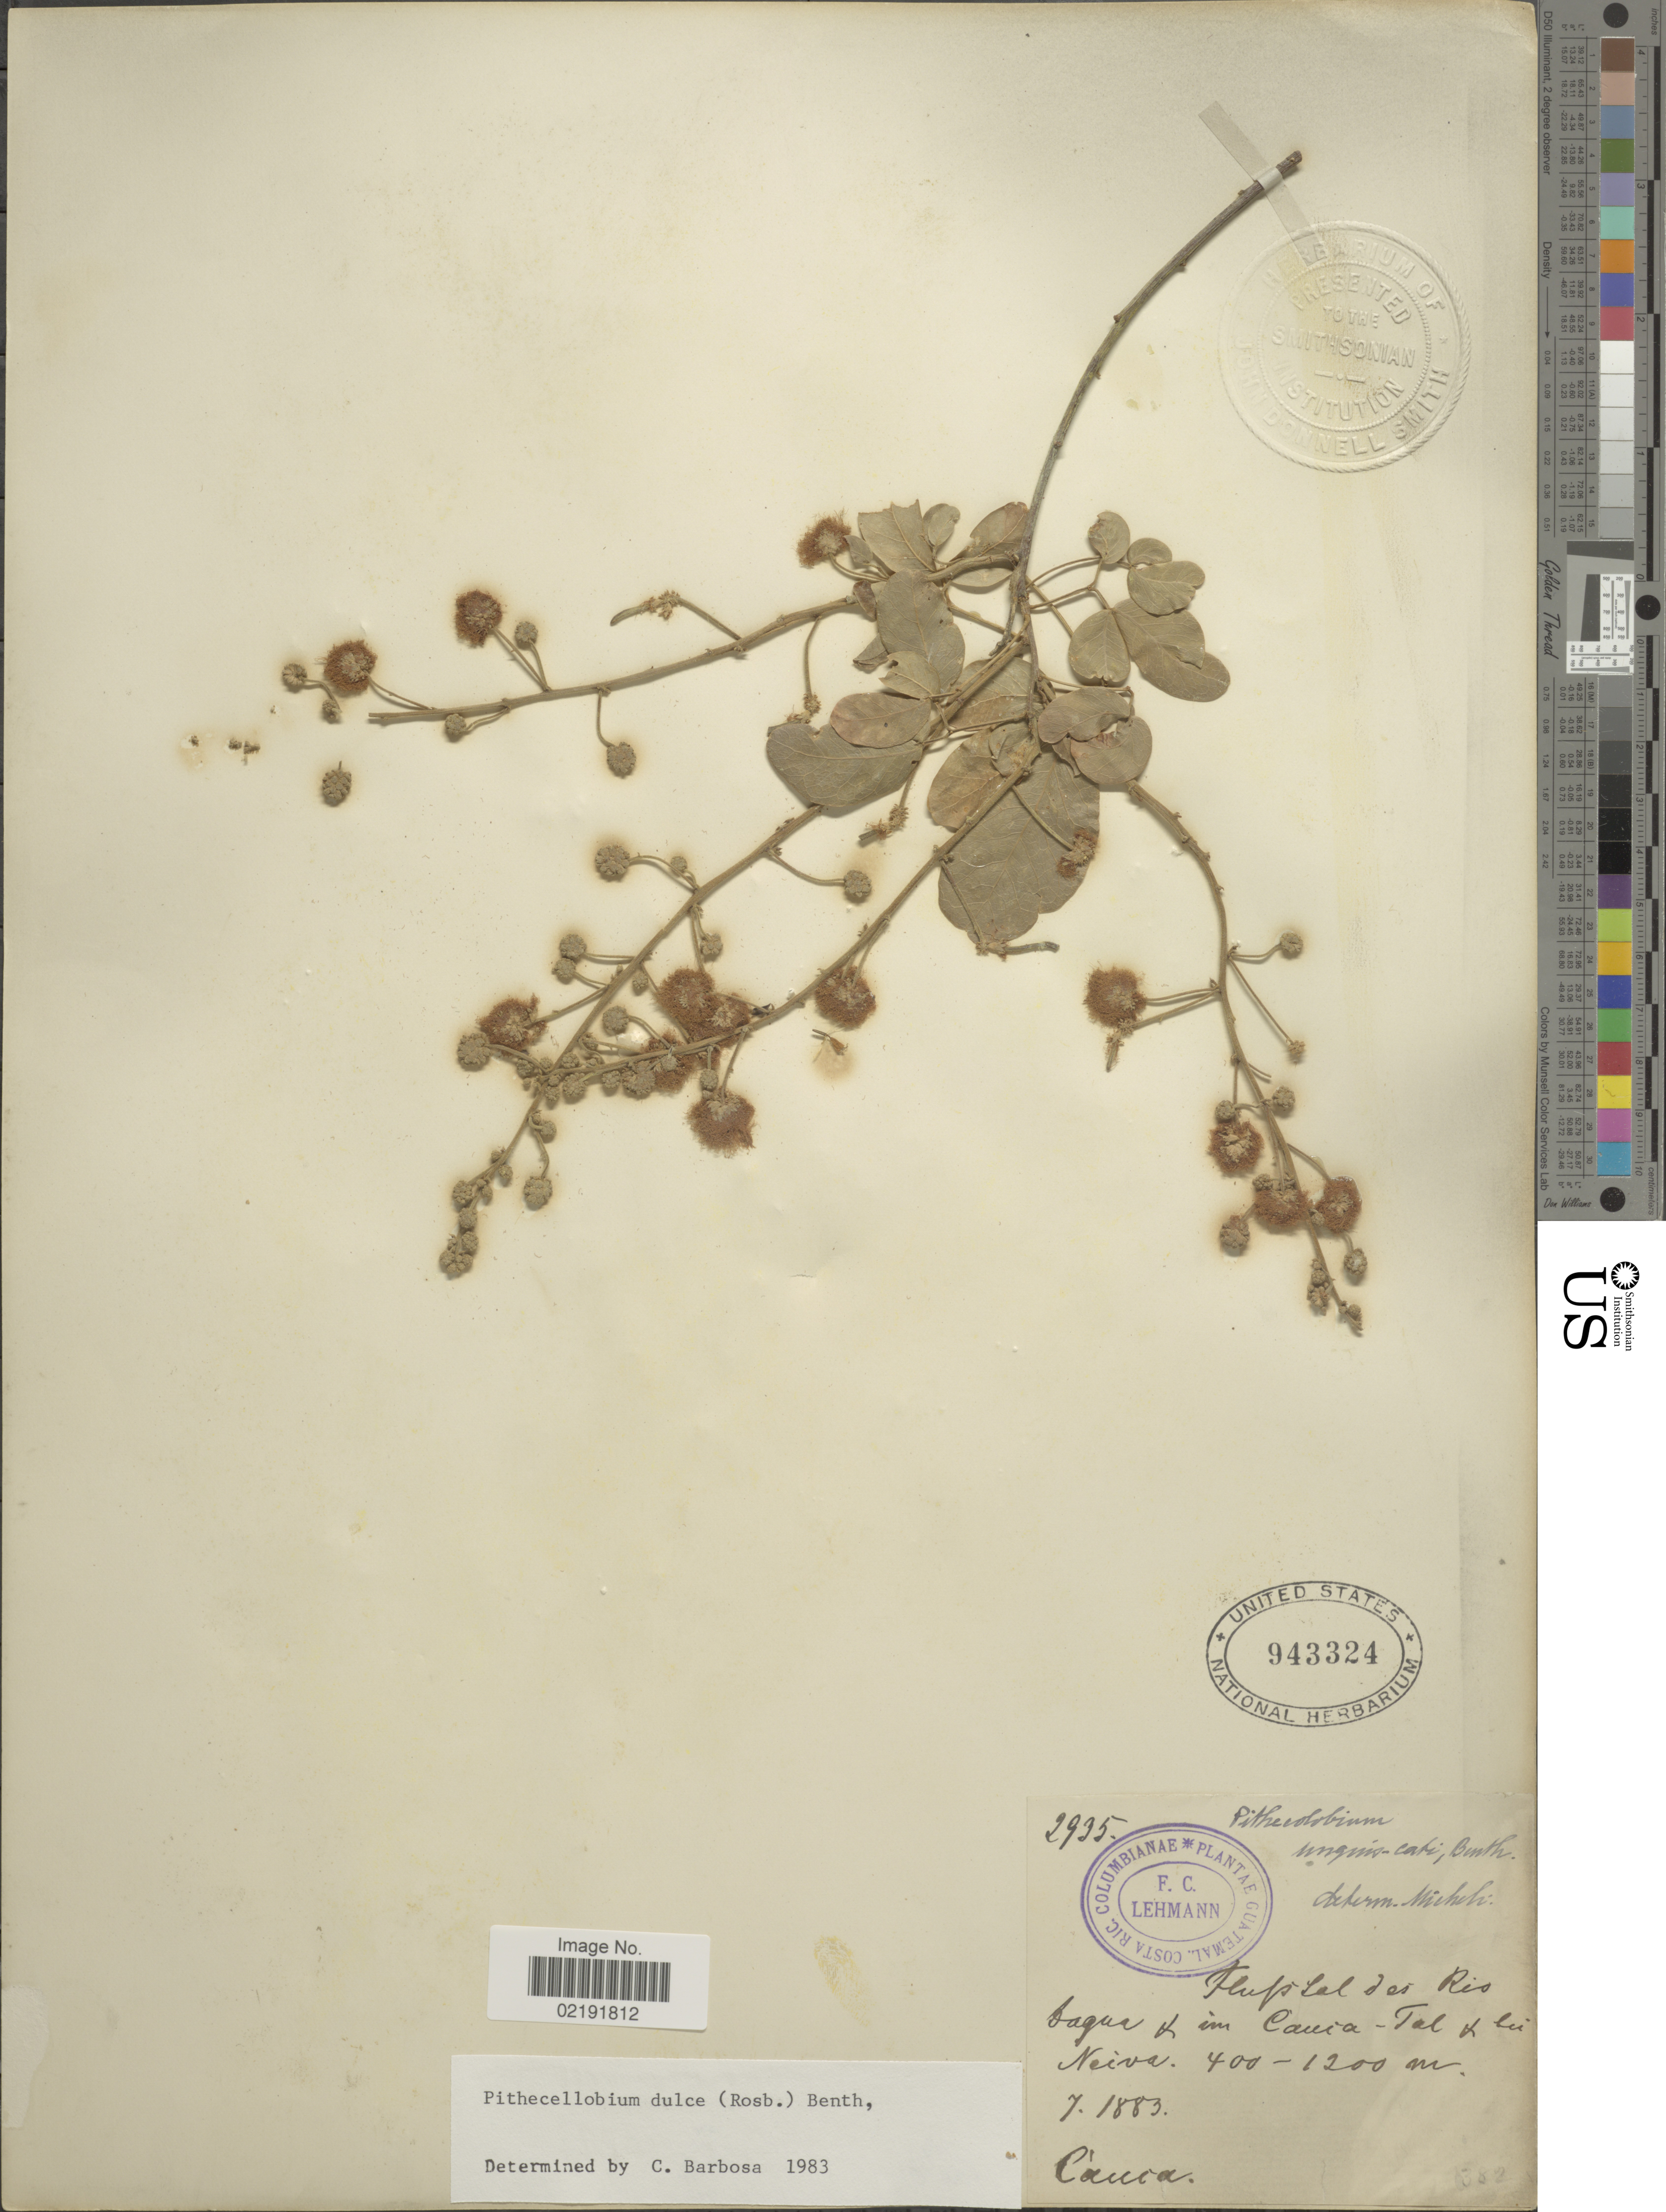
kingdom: Plantae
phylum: Tracheophyta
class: Magnoliopsida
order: Fabales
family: Fabaceae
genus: Pithecellobium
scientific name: Pithecellobium dulce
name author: (Roxb.) Benth.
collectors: F. C. Lehmann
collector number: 2935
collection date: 1883-07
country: Colombia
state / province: Cauca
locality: Rio Dagua en im Cauca - Tal en bei Neiva.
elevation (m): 400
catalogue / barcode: US 943324